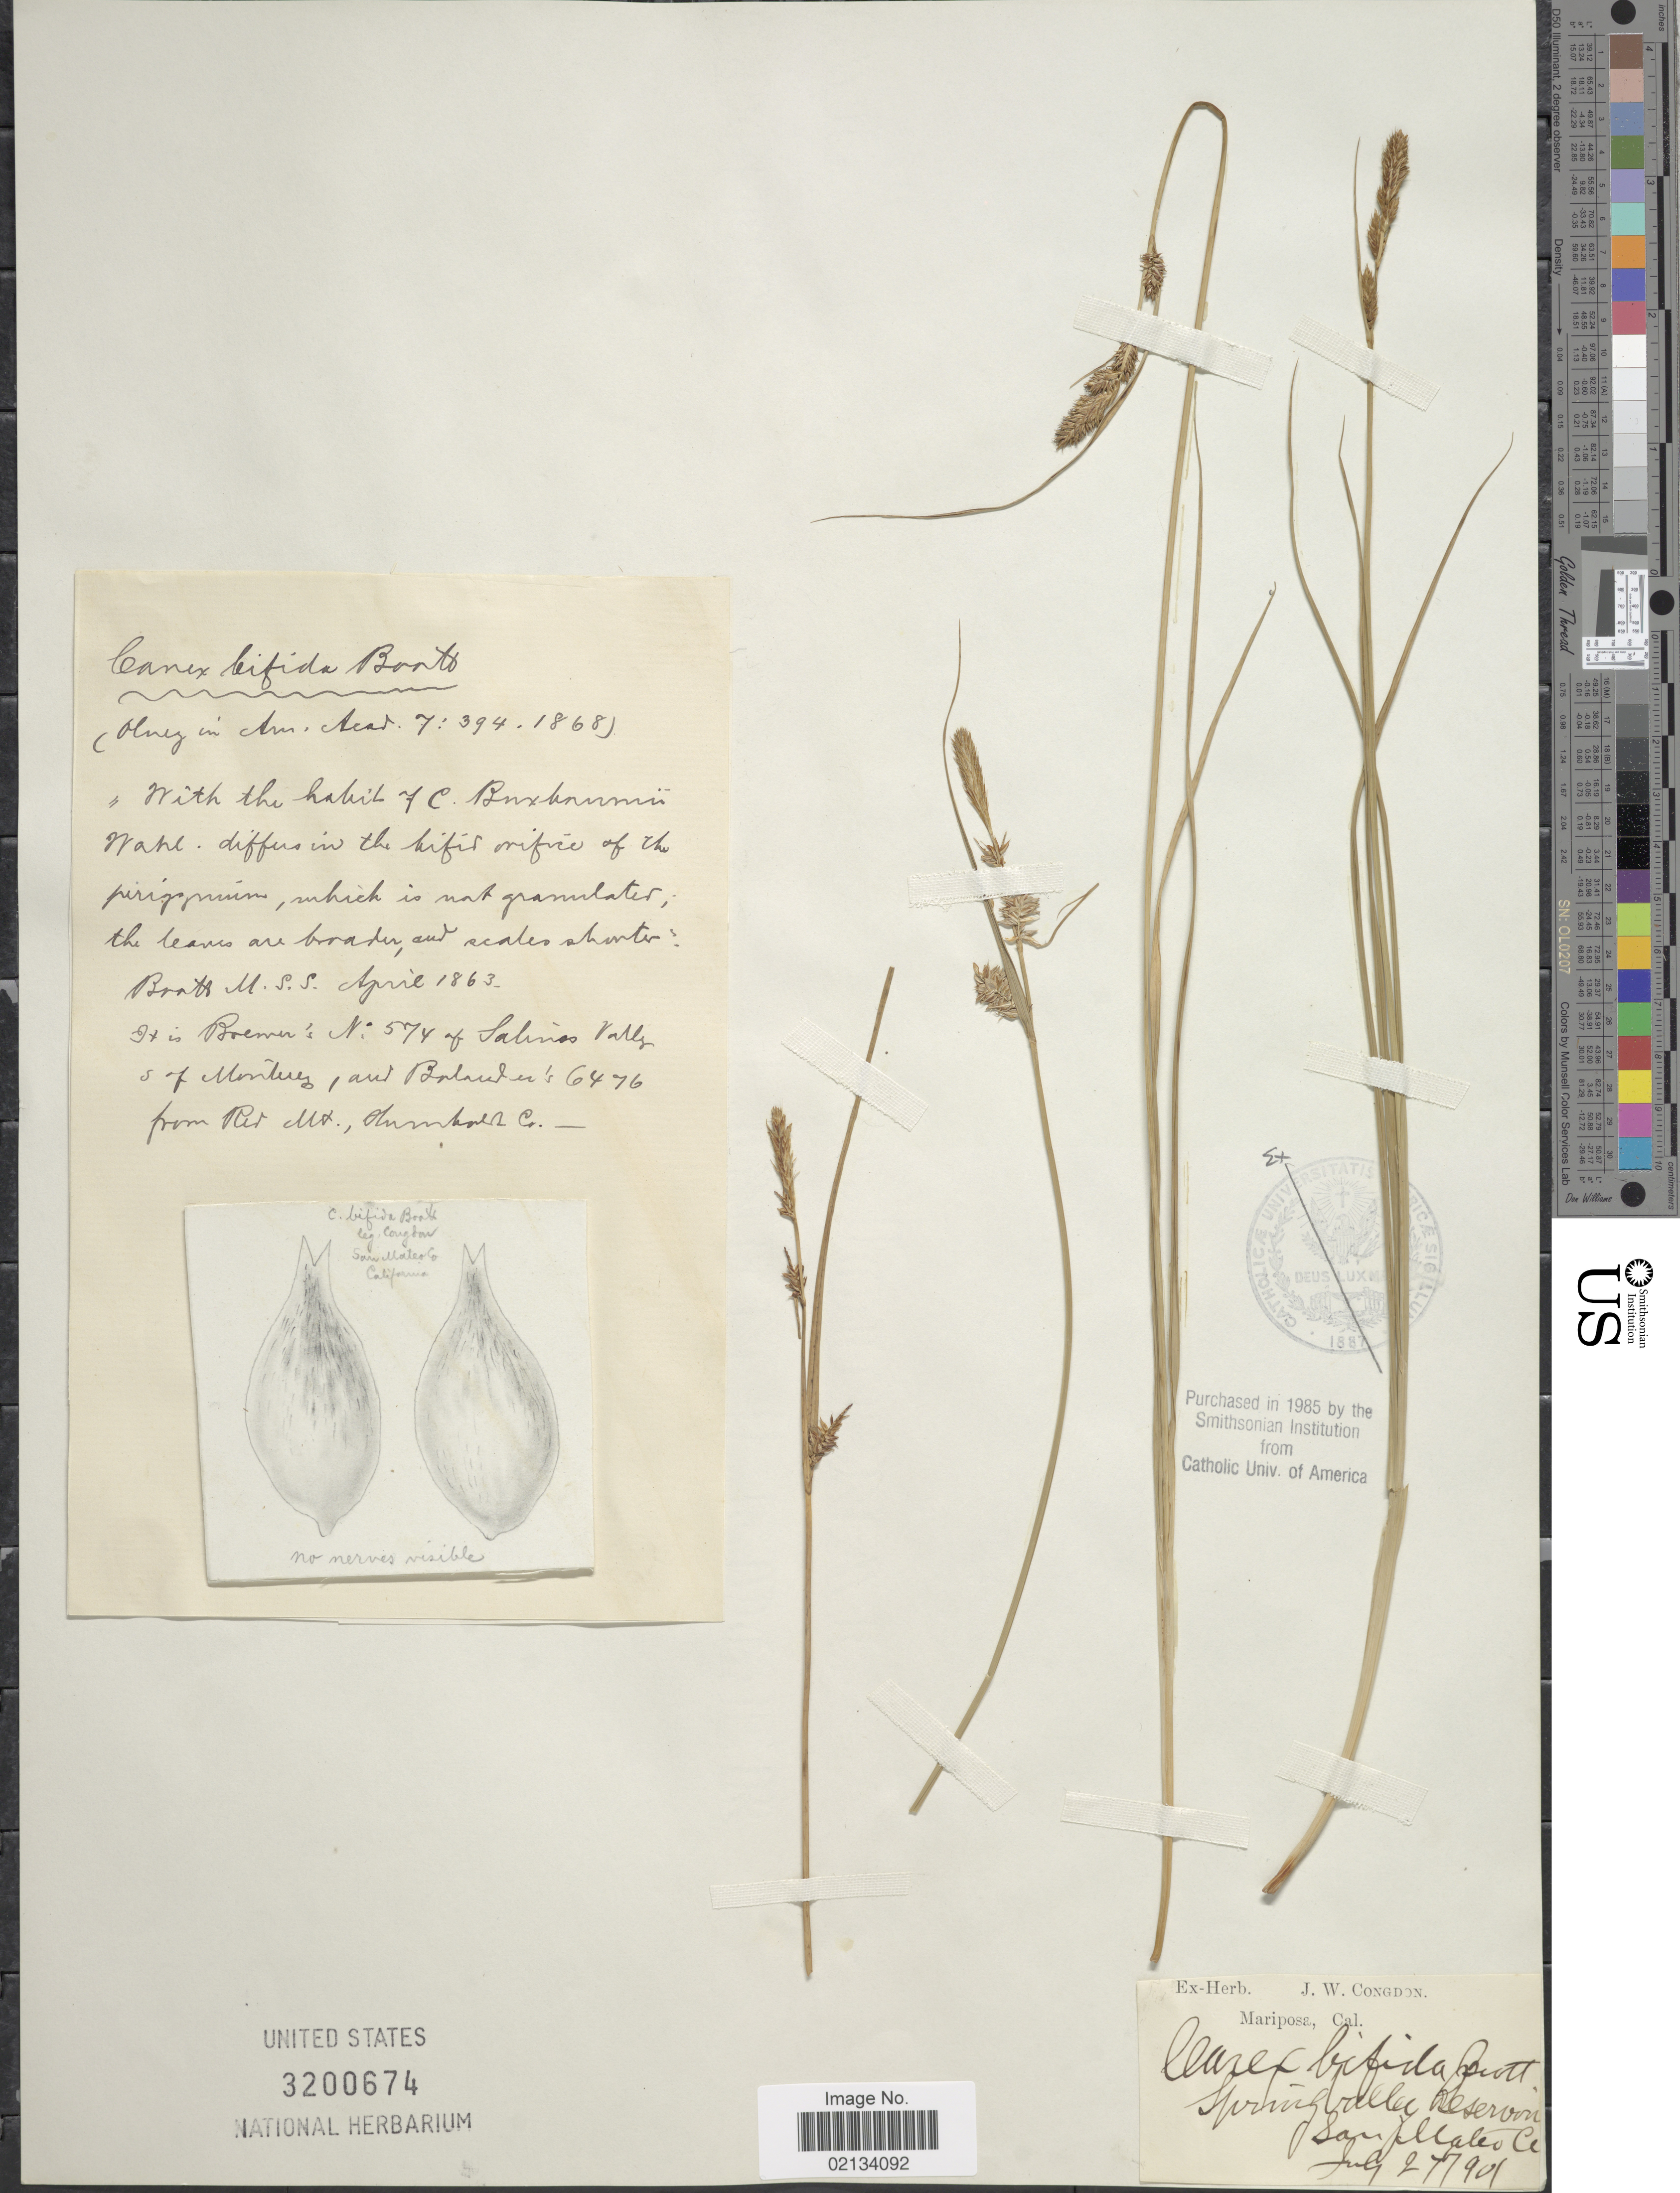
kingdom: Plantae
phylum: Tracheophyta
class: Liliopsida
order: Poales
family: Cyperaceae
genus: Carex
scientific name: Carex serratodens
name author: W. Boott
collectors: ex herb. J. W. Congdon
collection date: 1901-07-27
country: United States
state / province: California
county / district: San Mateo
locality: Springville Reservoir, San Mateo Co.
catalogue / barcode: US 3200674